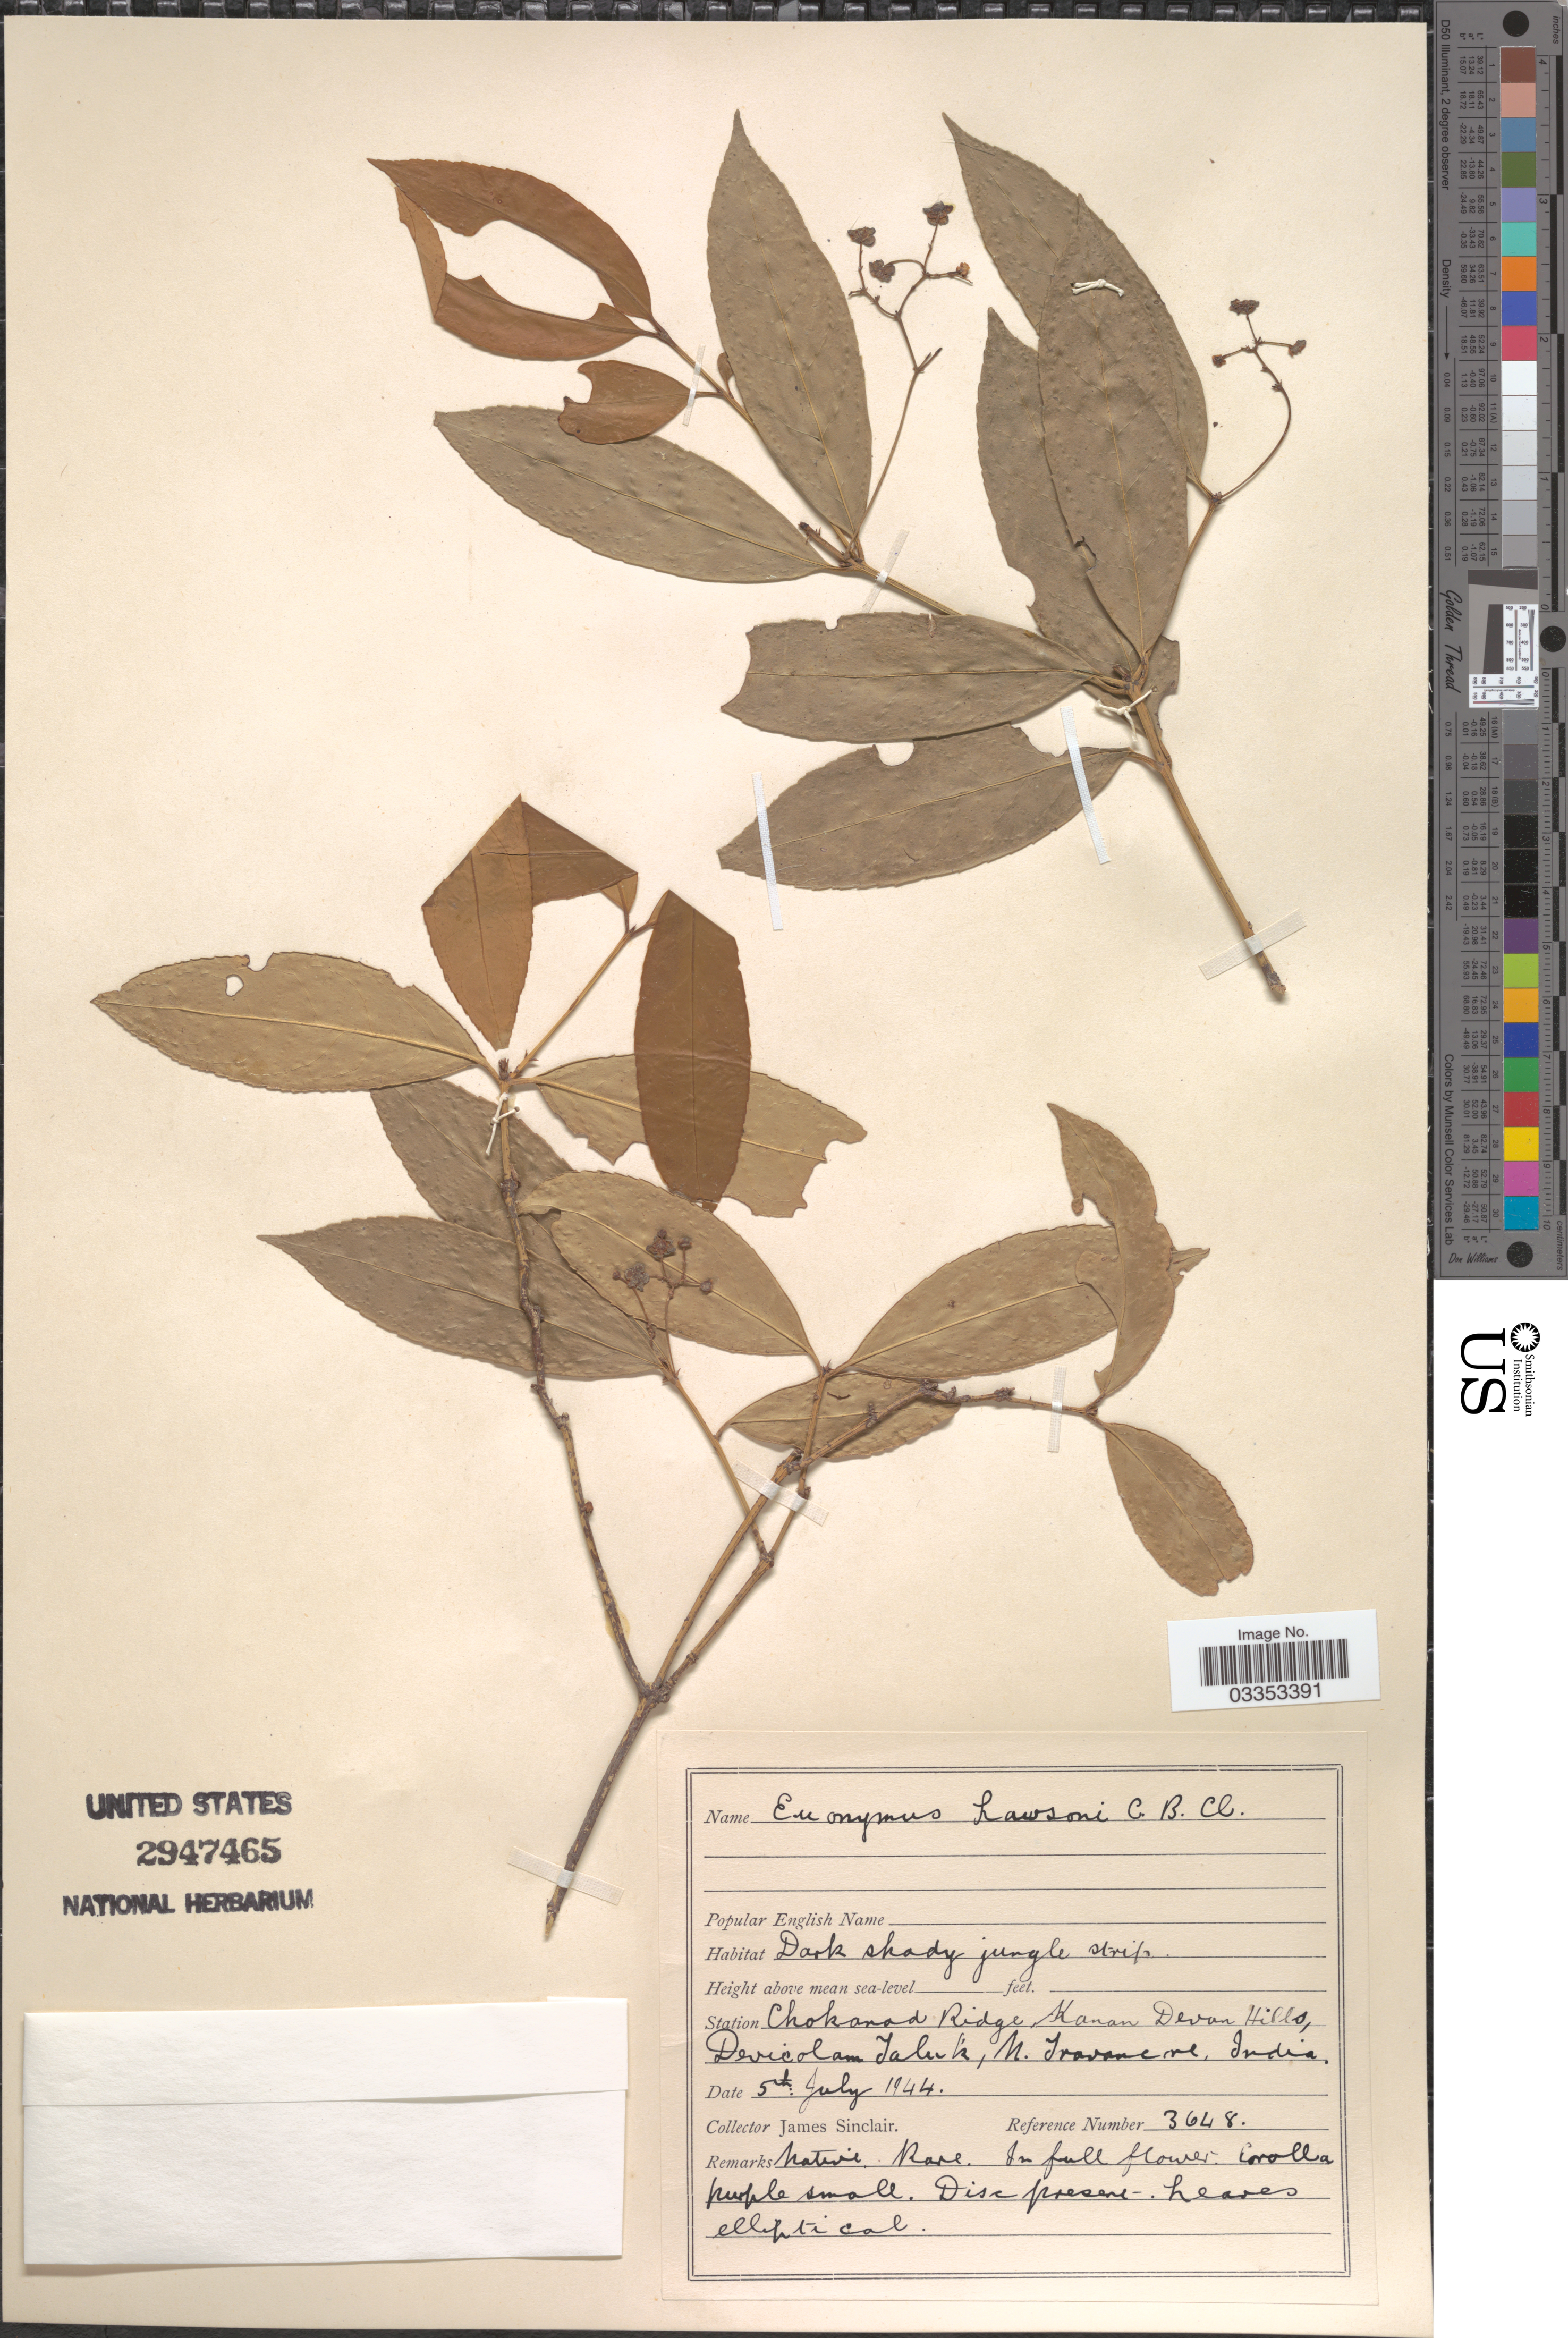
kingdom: Plantae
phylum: Tracheophyta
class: Magnoliopsida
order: Celastrales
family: Celastraceae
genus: Euonymus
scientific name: Euonymus lawsonii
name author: C.B. Clarke ex Prain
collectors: J. Sinclair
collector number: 3648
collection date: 1944-07-05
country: India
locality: Station Chokanad Ridge, Kanan Devan Hills, Devicolam Taluk, N. Travancore.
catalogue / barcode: US 2947465